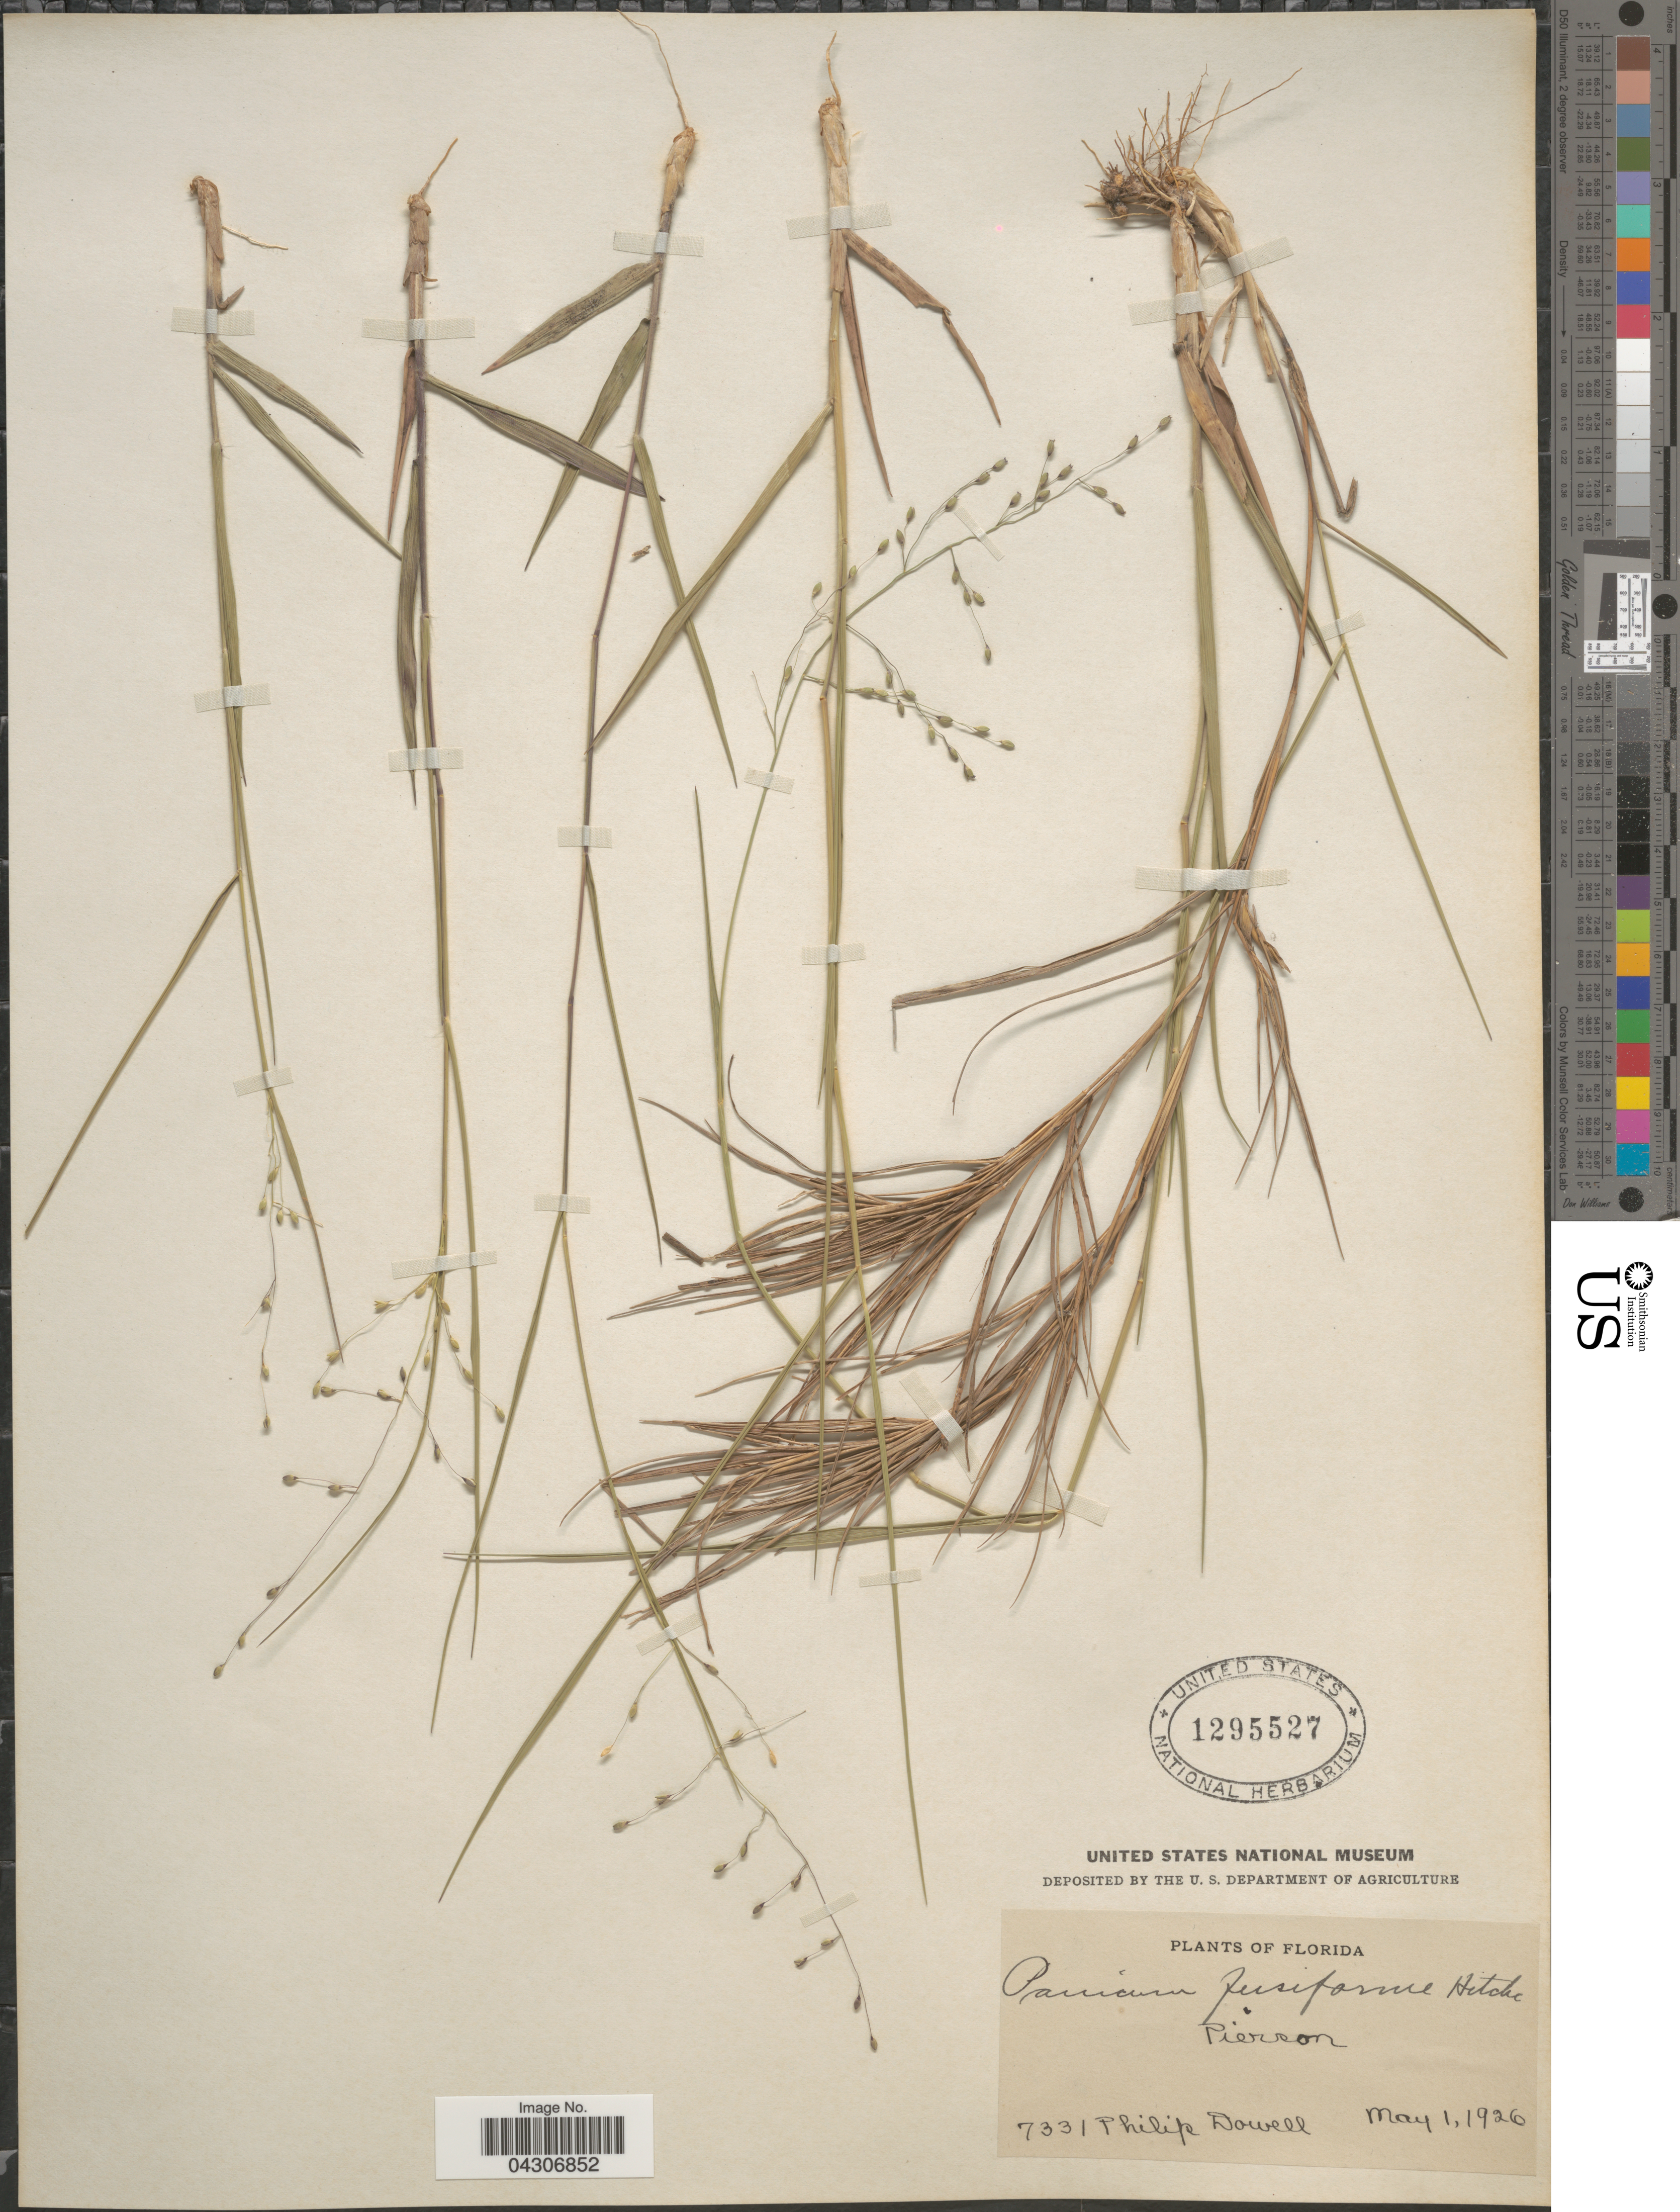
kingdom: Plantae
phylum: Tracheophyta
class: Liliopsida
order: Poales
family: Poaceae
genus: Dichanthelium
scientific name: Dichanthelium aciculare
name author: (Desv. ex Poir.) Gould & C.A. Clark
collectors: P. Dowell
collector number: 7331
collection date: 1926-05-01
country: United States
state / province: Florida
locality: Pierson.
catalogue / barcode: US 1295527